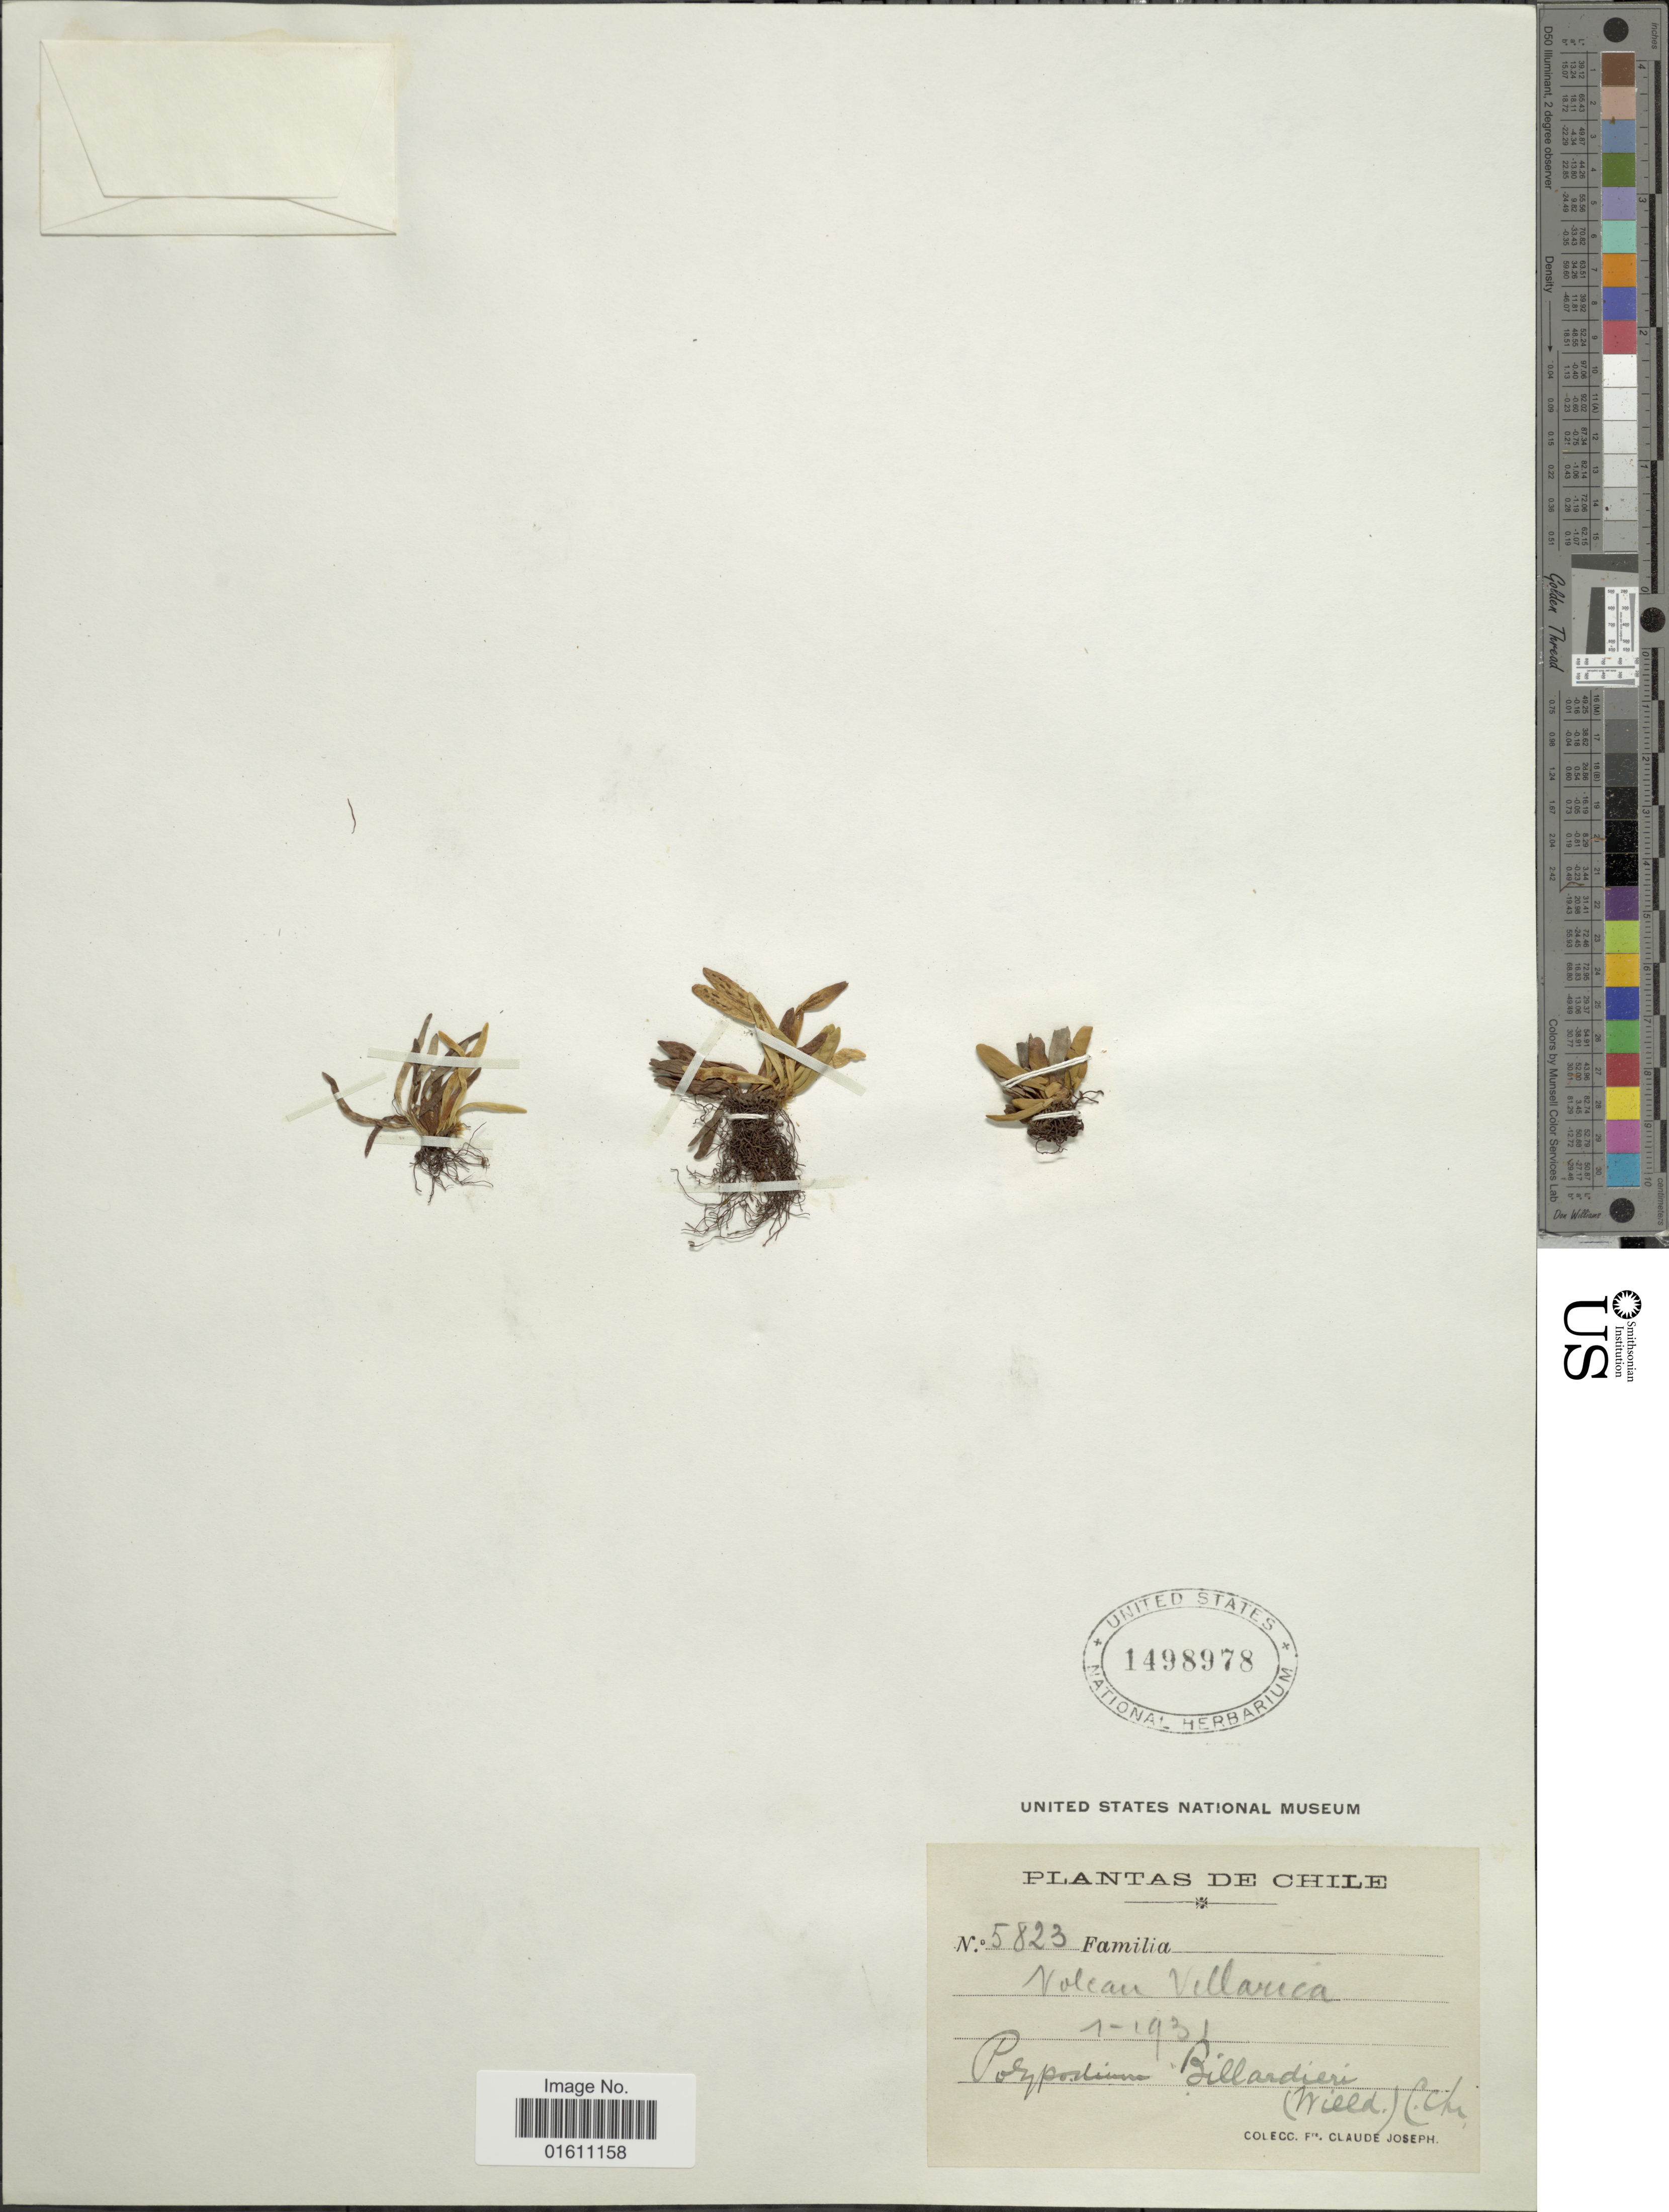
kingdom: Plantae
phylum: Tracheophyta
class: Polypodiopsida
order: Polypodiales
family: Polypodiaceae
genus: Notogrammitis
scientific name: Notogrammitis patagonica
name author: (C. Chr.) Parris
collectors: Bro. Claude-Joseph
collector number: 5823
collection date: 1931-01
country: Chile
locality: Chile, Volcan Villarica.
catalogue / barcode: US 1498978